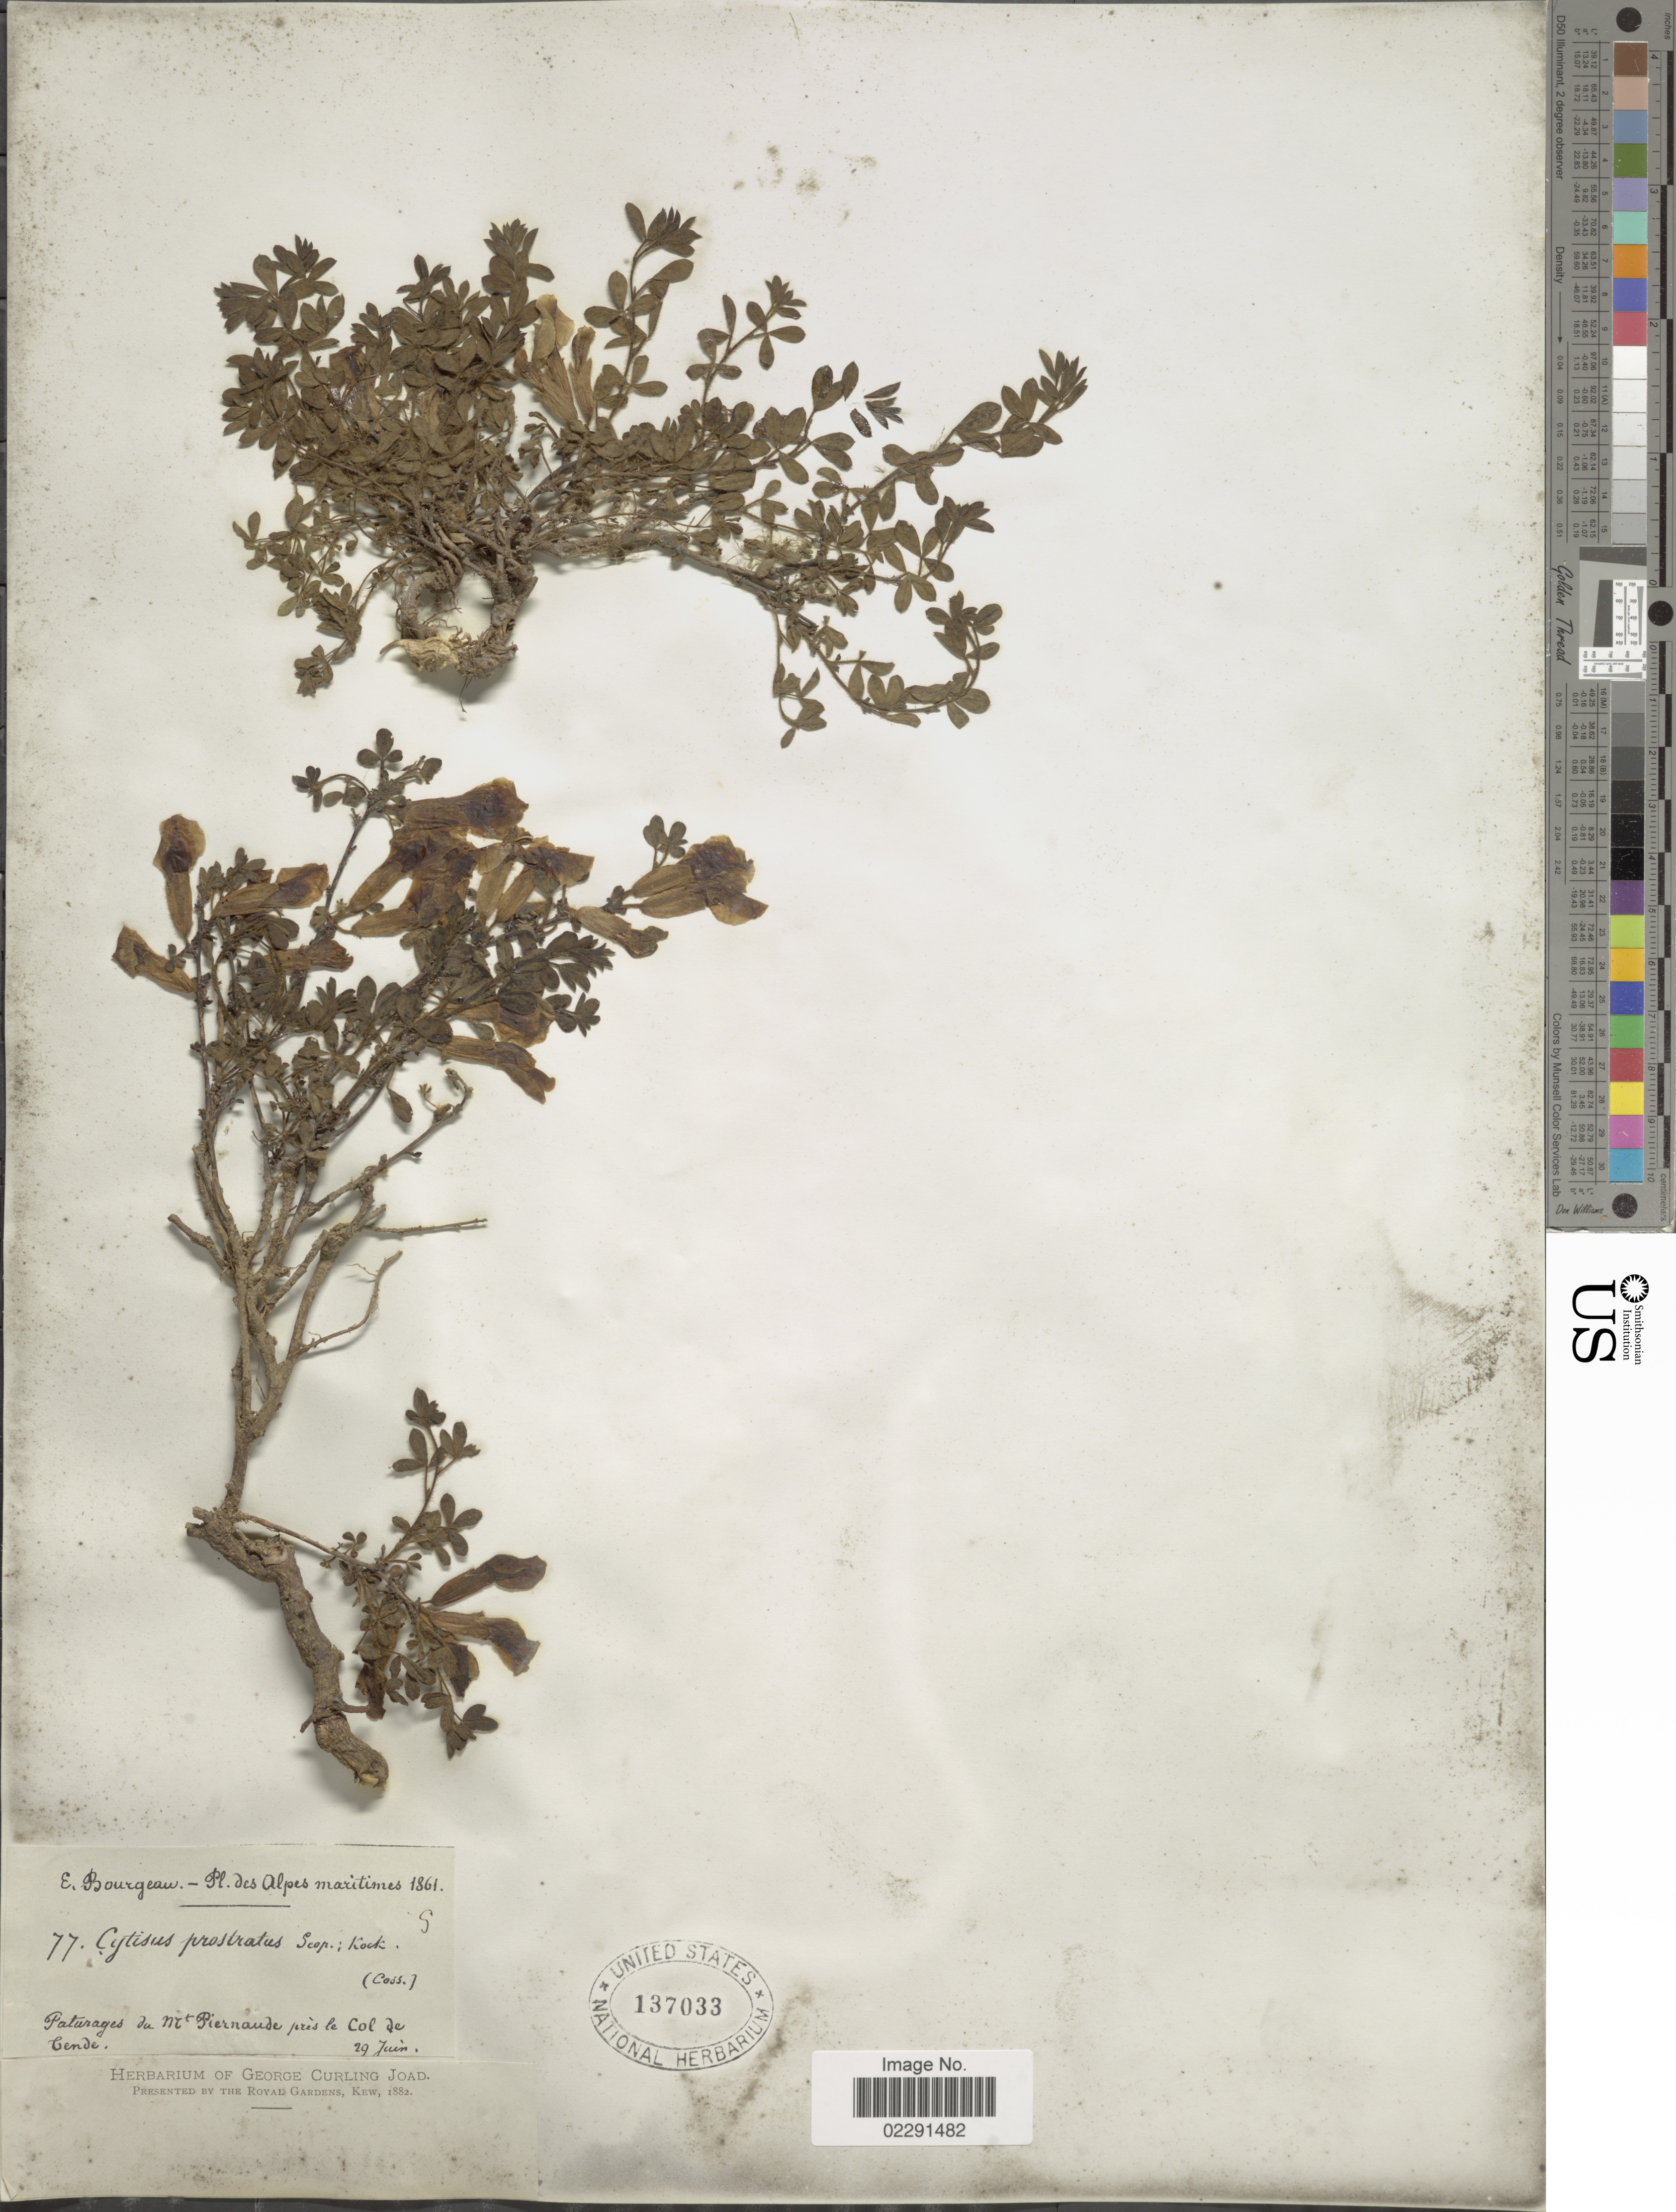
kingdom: Plantae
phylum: Tracheophyta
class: Magnoliopsida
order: Fabales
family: Fabaceae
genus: Cytisus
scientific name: Cytisus decumbens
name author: (Durande) Spach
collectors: E. Bourgeau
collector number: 77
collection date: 1861-06-29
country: France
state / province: Occitanie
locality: Alpes maritimes, Paturages du Mt Piernaude pres le Col de Tende.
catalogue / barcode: US 137033